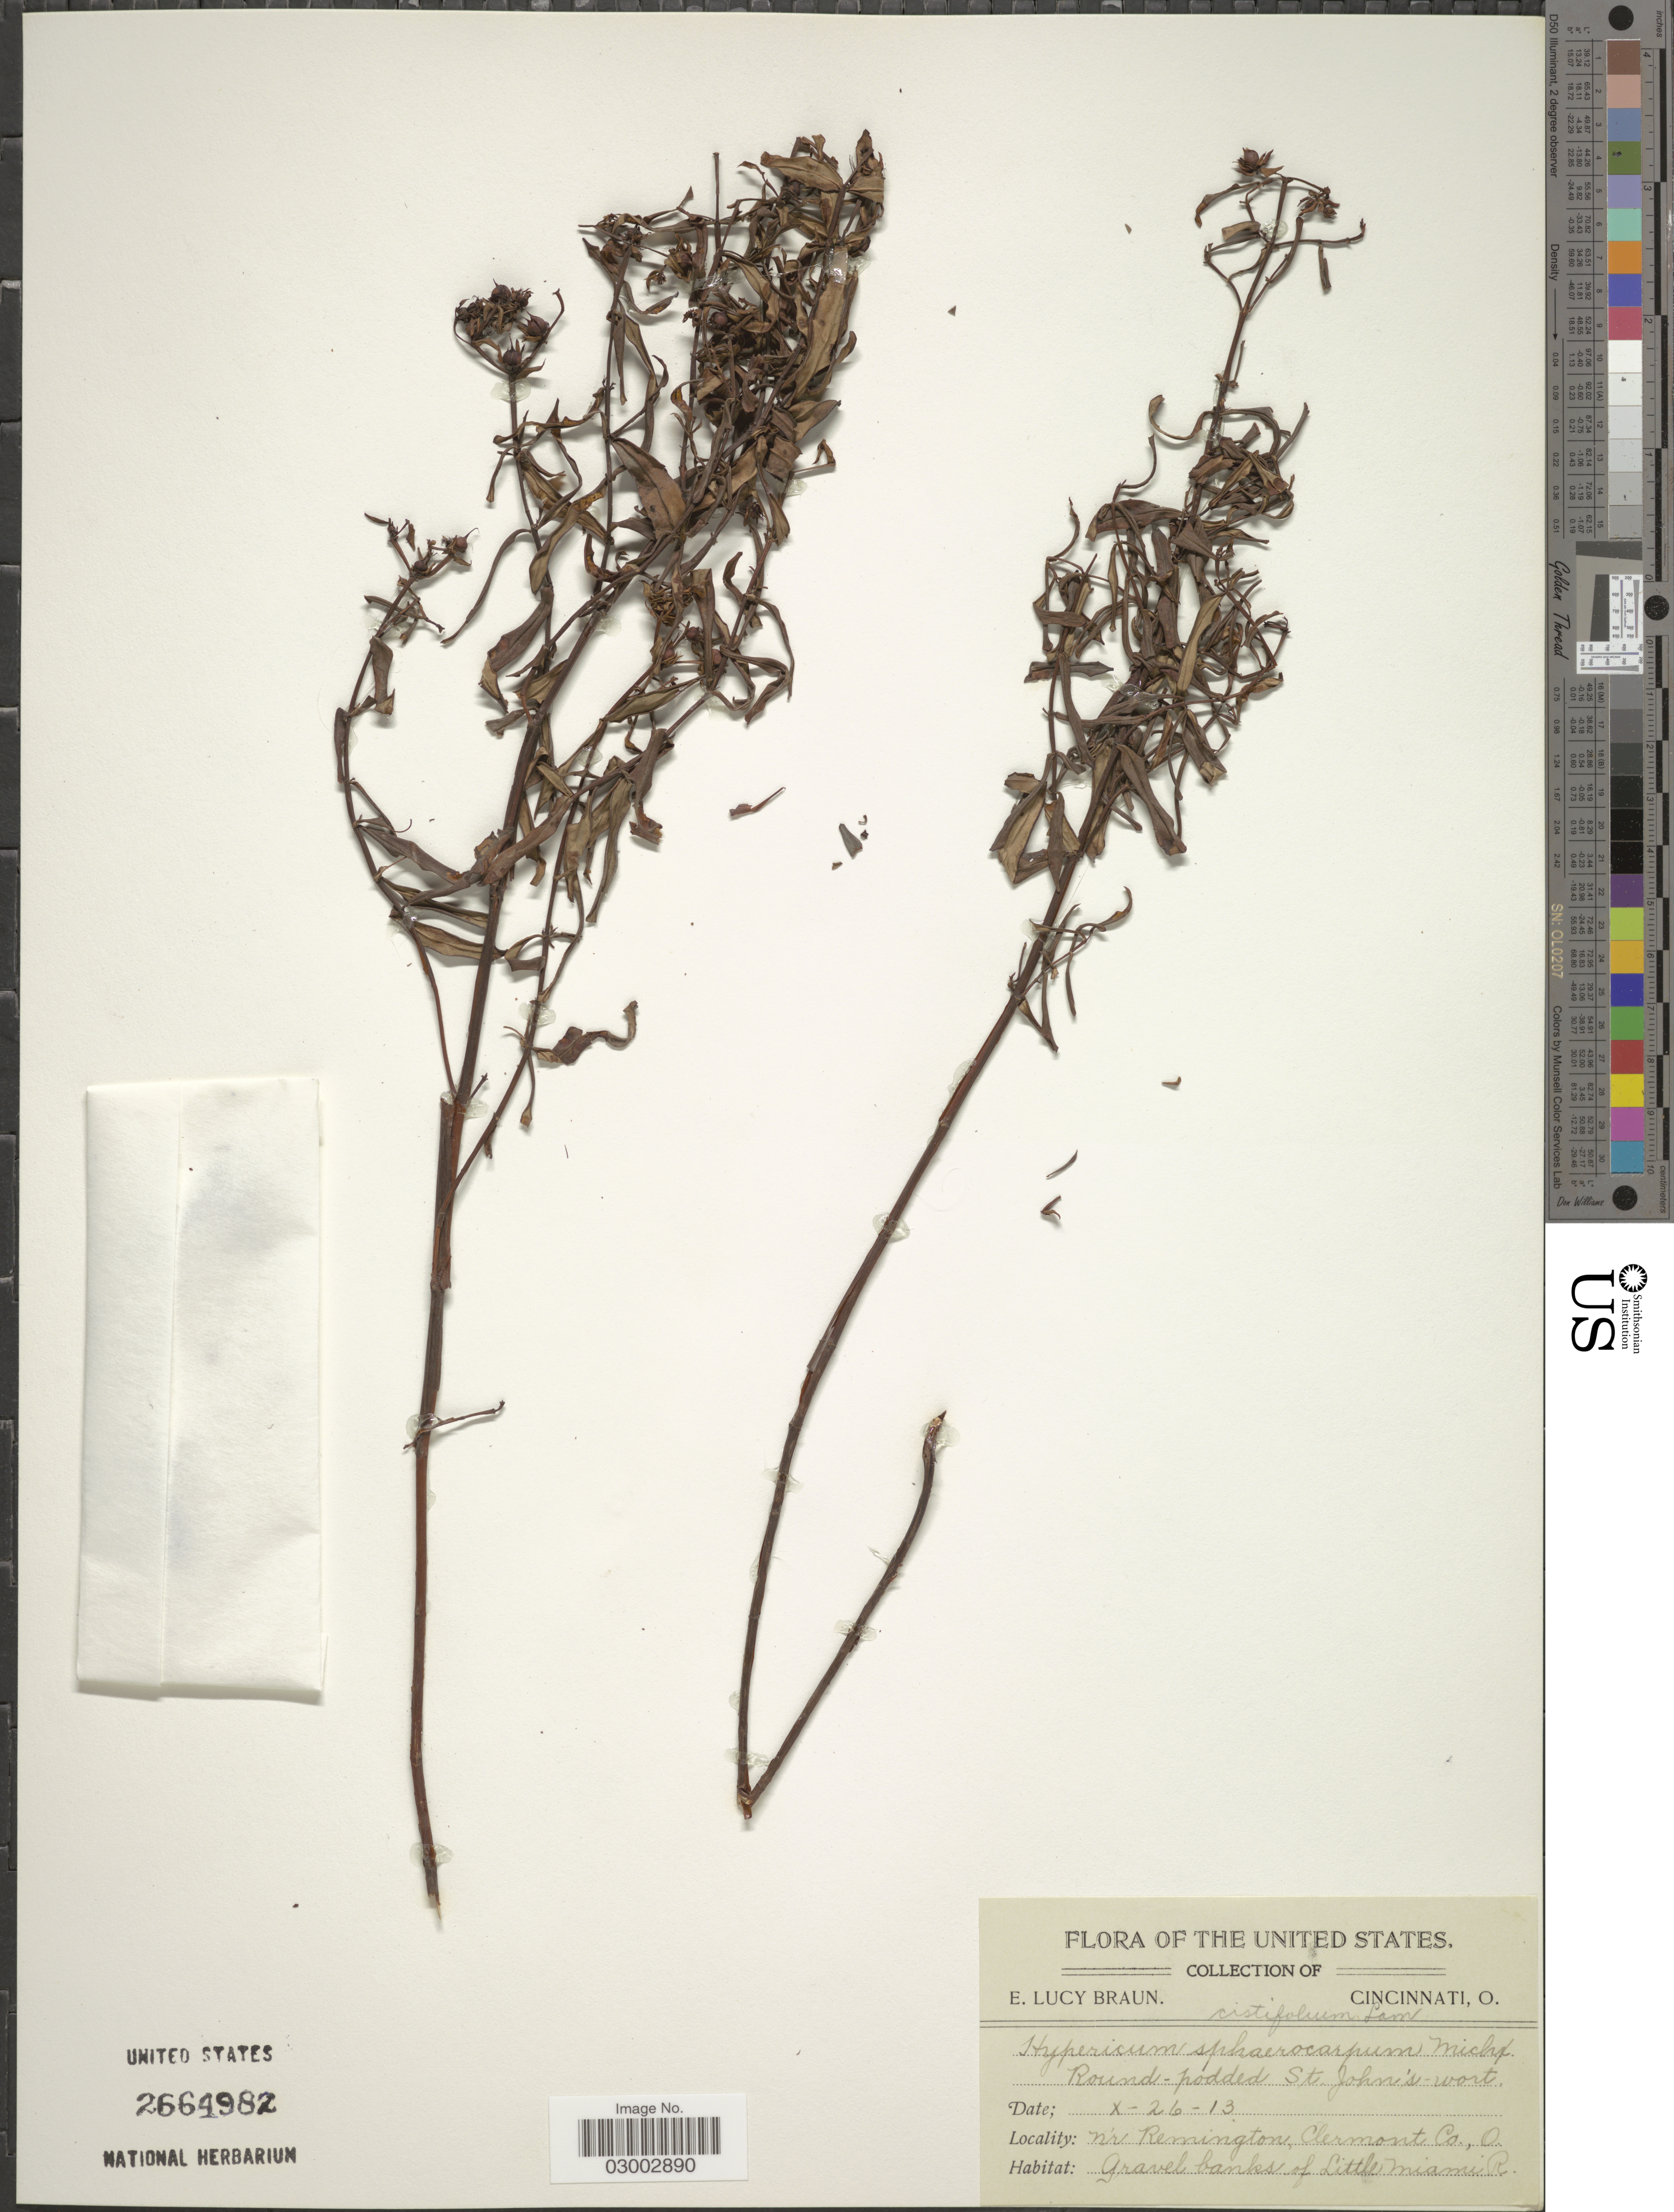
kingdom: Plantae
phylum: Tracheophyta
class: Magnoliopsida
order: Malpighiales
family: Hypericaceae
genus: Hypericum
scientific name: Hypericum sphaerocarpum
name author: Michx.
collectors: E. L. Braun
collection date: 1913-10-26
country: United States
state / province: Ohio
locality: N'r Remington, Clermont Co., Gravel banks of Little Miami R.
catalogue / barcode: US 2664982